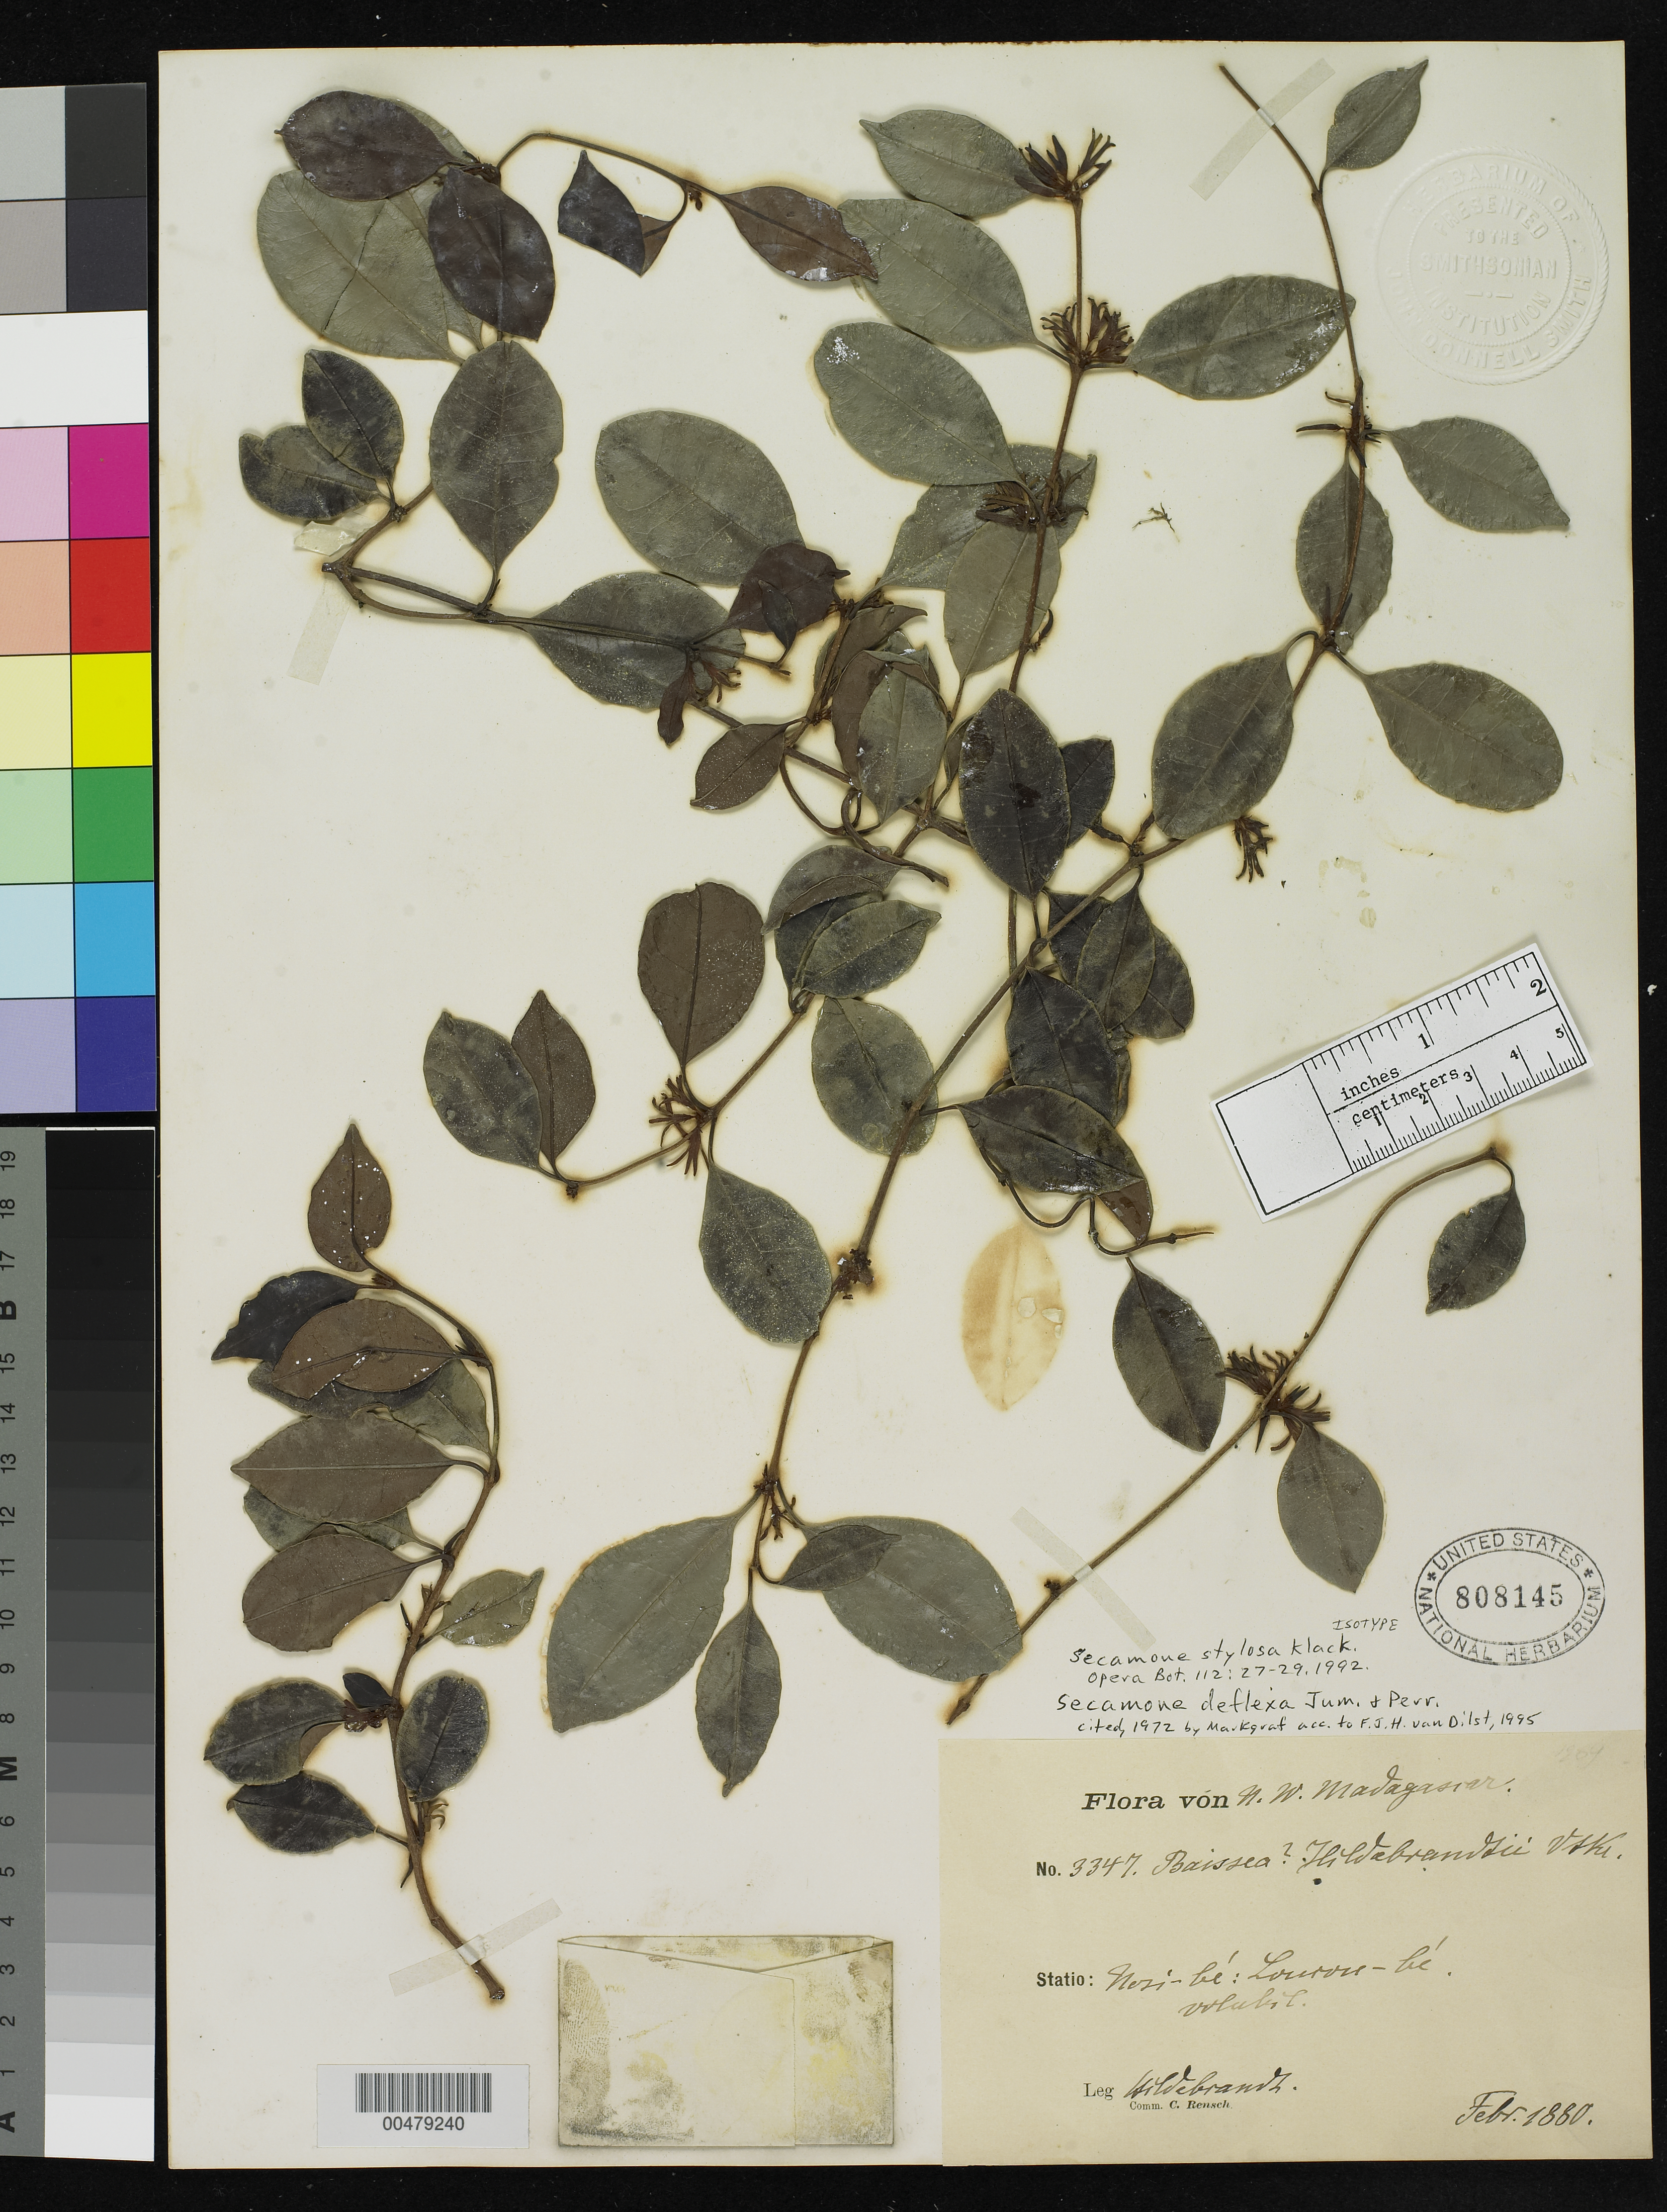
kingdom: Plantae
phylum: Tracheophyta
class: Magnoliopsida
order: Gentianales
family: Apocynaceae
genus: Secamone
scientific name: Secamone stylosa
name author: Klack.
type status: Isotype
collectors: J. Hildebrandt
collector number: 3347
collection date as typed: Feb 1880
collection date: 1880-02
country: Madagascar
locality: NW Madagascar, Nosi-be, Lourob-be.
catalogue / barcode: US 808145